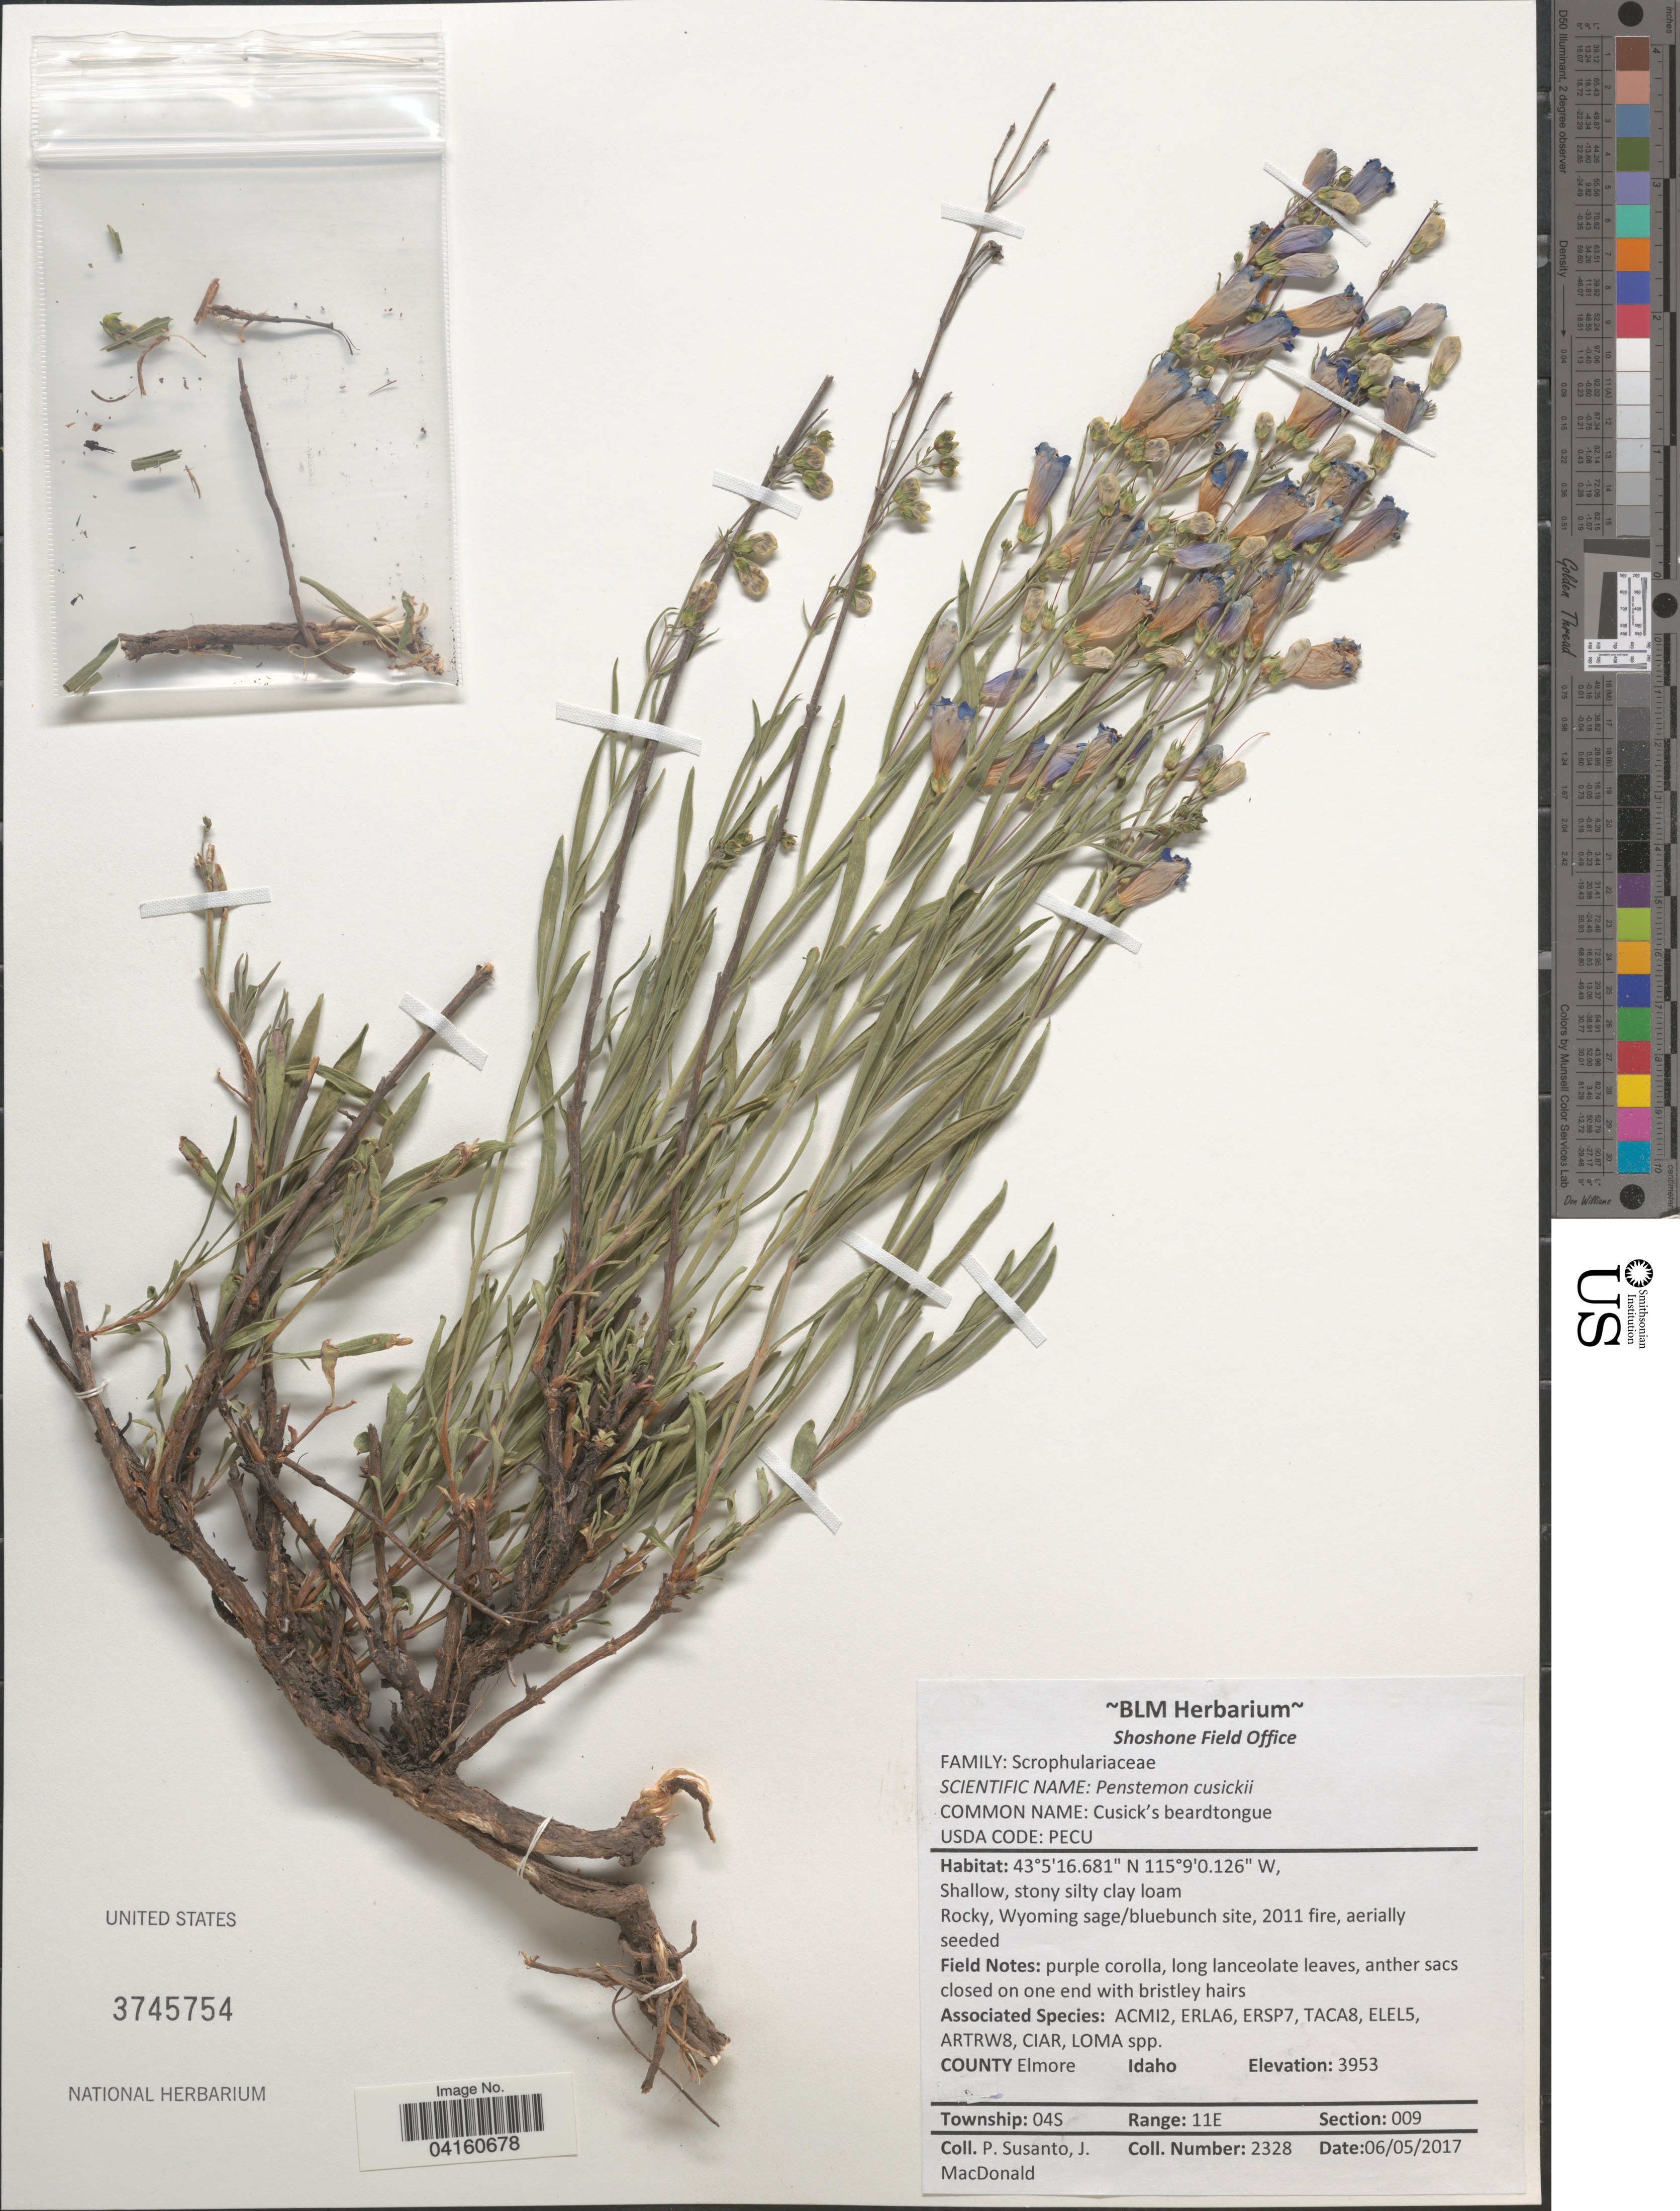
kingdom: Plantae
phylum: Tracheophyta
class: Magnoliopsida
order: Lamiales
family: Plantaginaceae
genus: Penstemon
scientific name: Penstemon cusickii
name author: A. Gray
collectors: P. Susanto & J. MacDonald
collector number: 2328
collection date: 2017-06-05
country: United States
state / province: Idaho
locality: County Elmore. Township: 04S.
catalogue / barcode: US 3745754